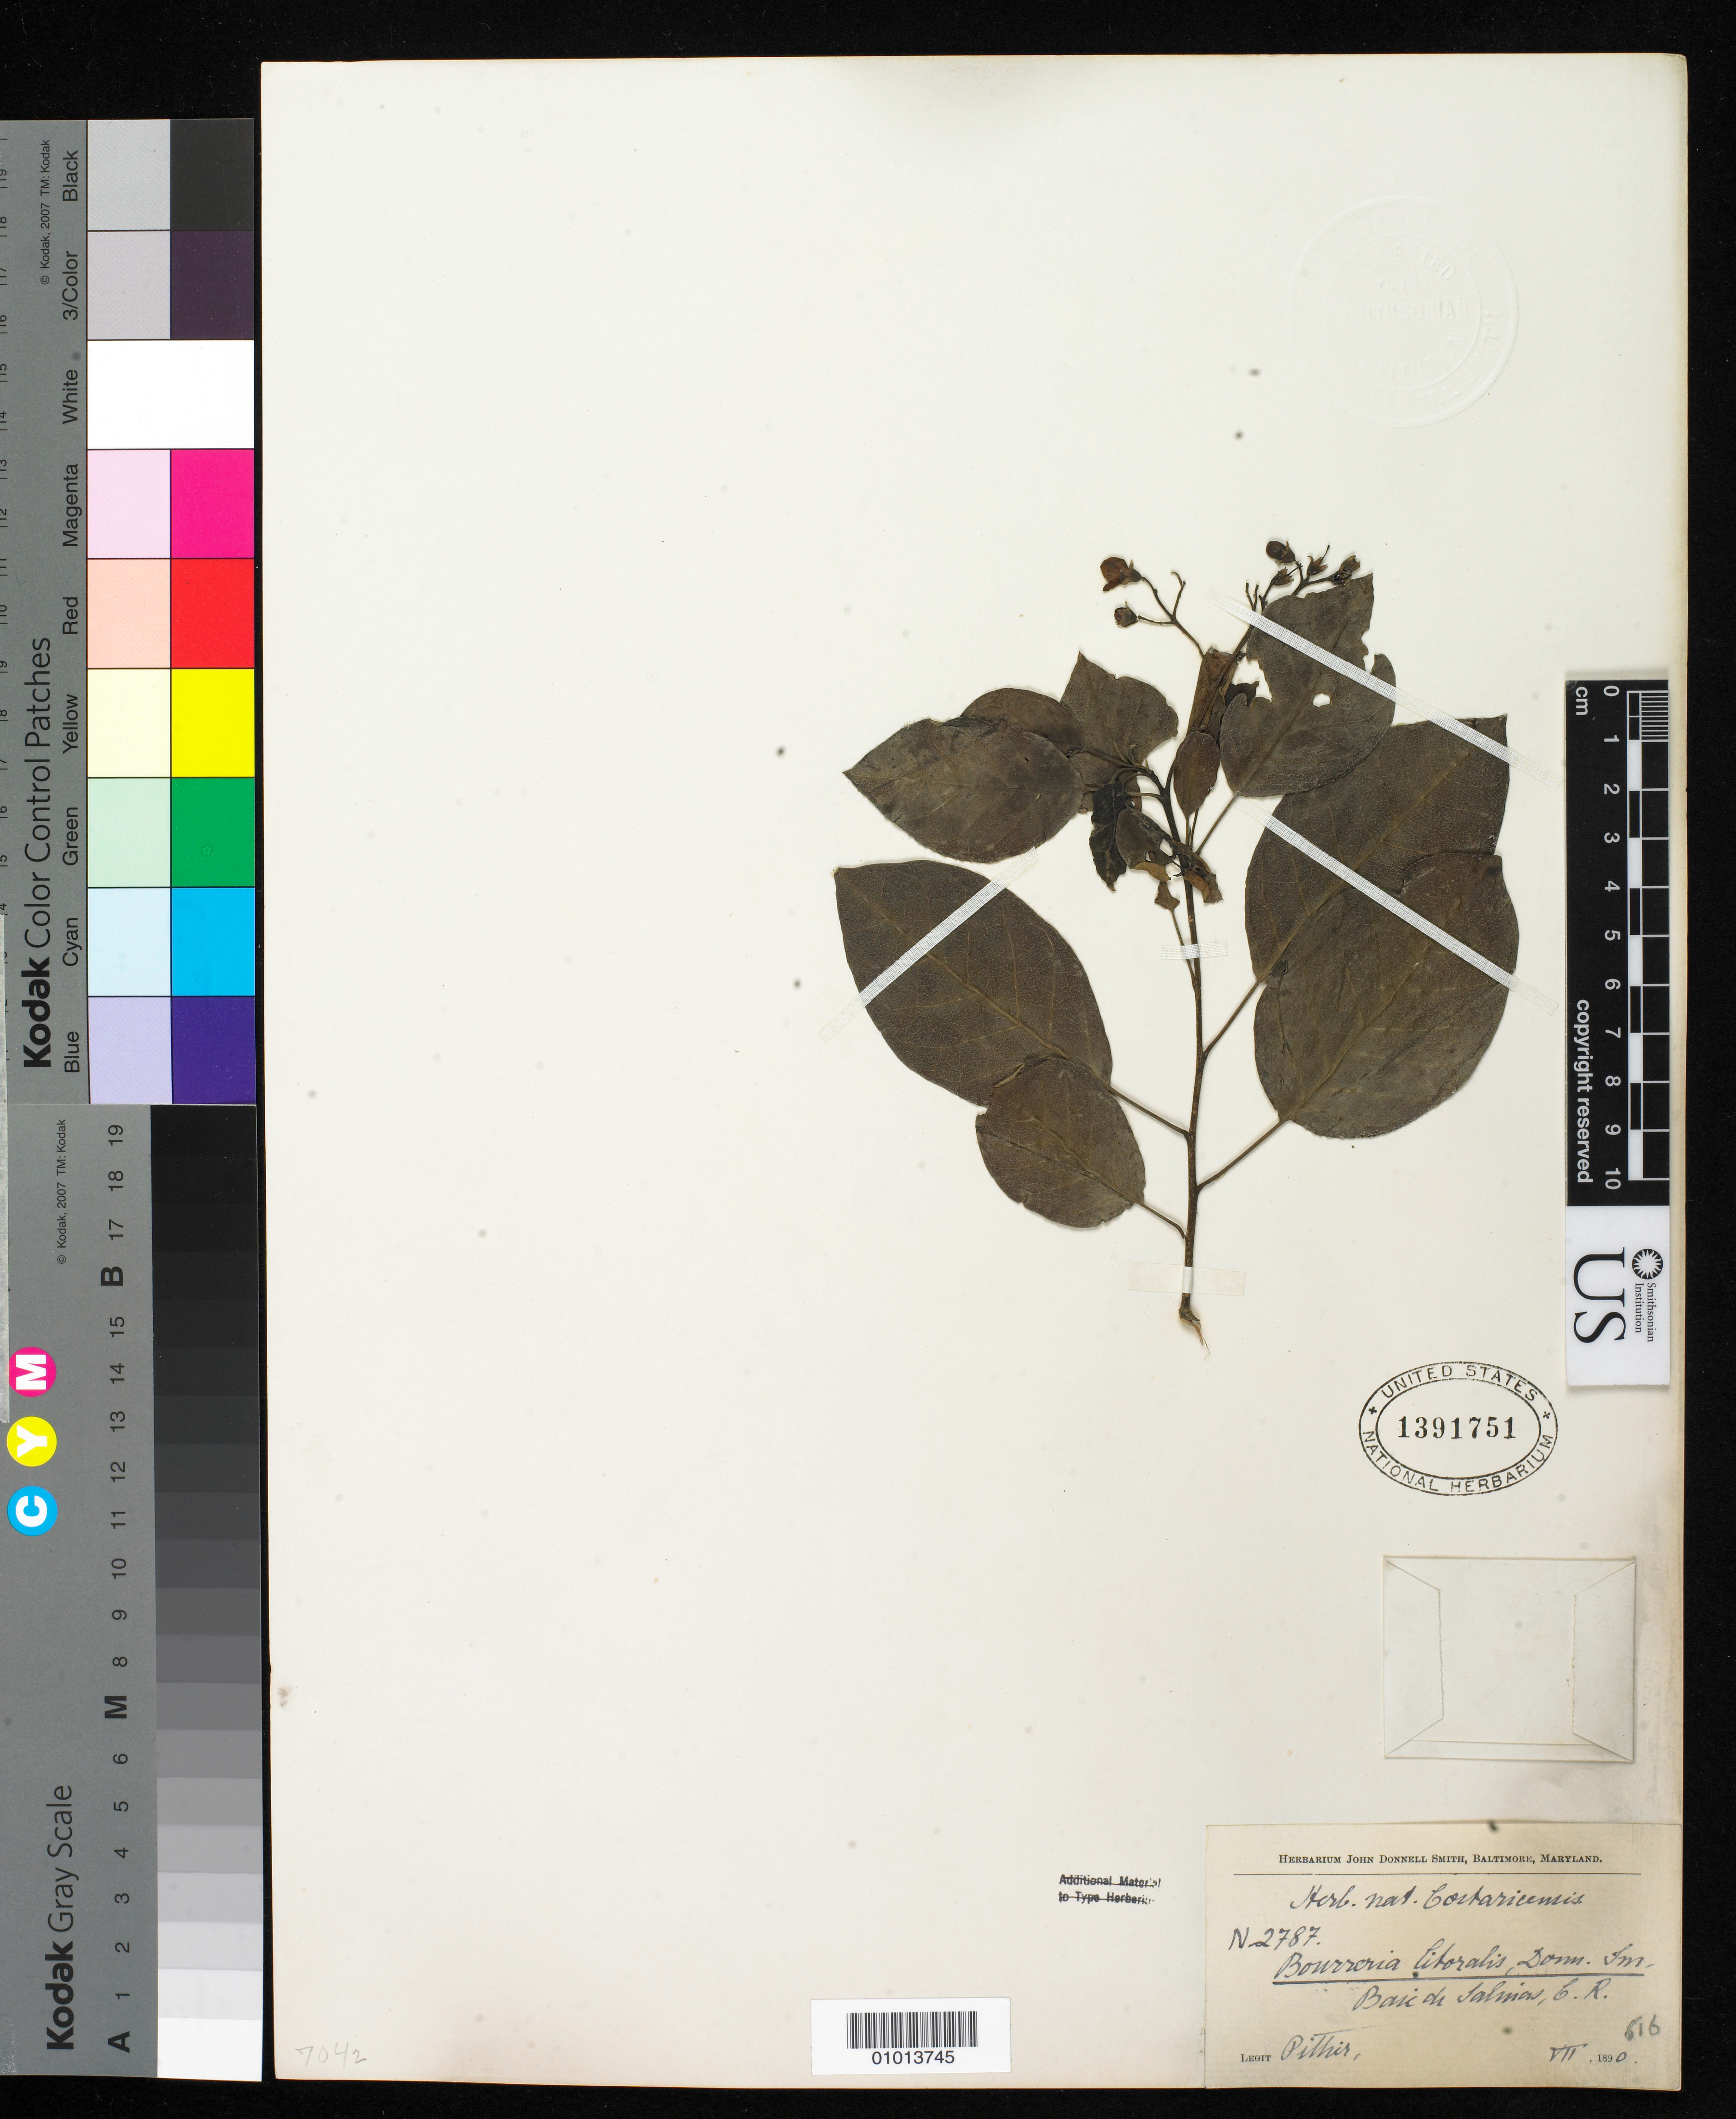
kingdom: Plantae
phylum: Tracheophyta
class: Magnoliopsida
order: Boraginales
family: Ehretiaceae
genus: Bourreria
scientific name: Bourreria litoralis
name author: (Donn. Sm.) Donn. Sm.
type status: Isosyntype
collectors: H. F. Pittier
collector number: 2787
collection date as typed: Jul 1890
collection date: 1890-07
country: Costa Rica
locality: Salinas.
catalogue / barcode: US 1391751